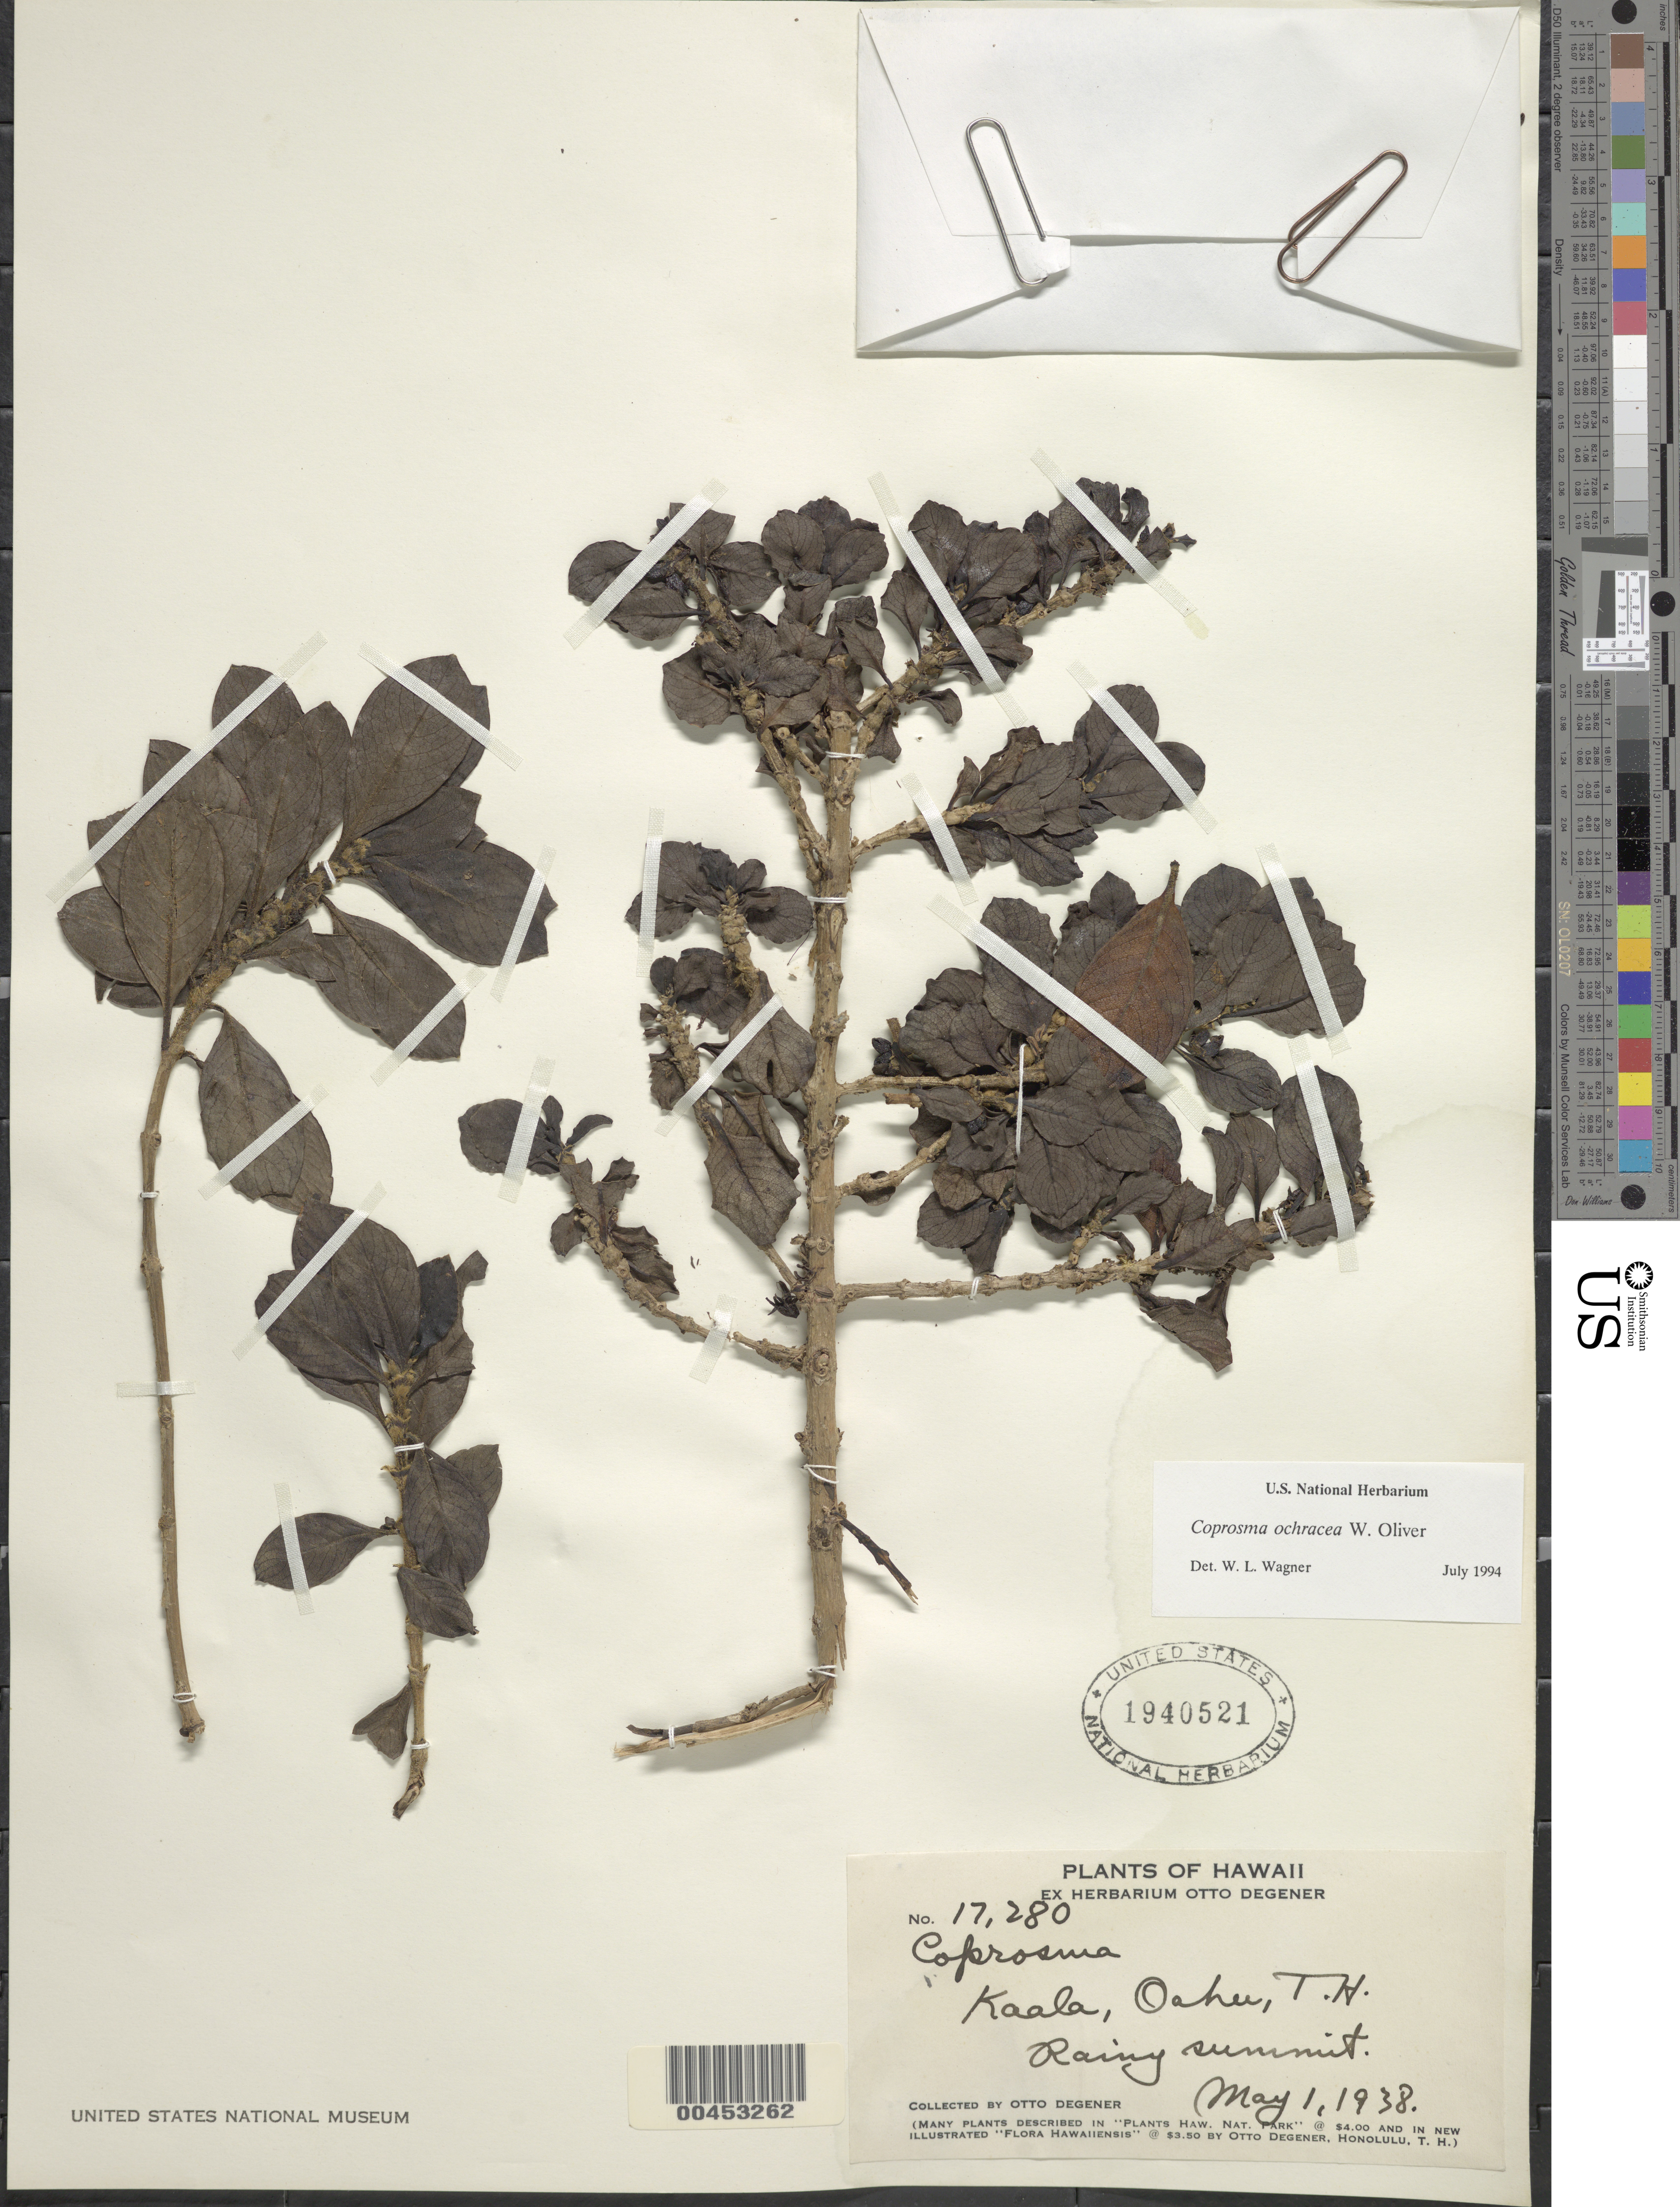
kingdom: Plantae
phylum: Tracheophyta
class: Magnoliopsida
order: Gentianales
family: Rubiaceae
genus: Coprosma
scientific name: Coprosma ochracea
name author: W.R.B. Oliv.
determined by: Wagner, W. L., (BOT), Smithsonian Institution - National Museum of Natural History (UNITED STATES)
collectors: O. Degener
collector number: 17280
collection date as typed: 1 May 1938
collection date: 1938-05-01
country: United States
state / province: Hawaii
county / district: Honolulu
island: Oahu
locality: Kaala, summit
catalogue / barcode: US 1940521